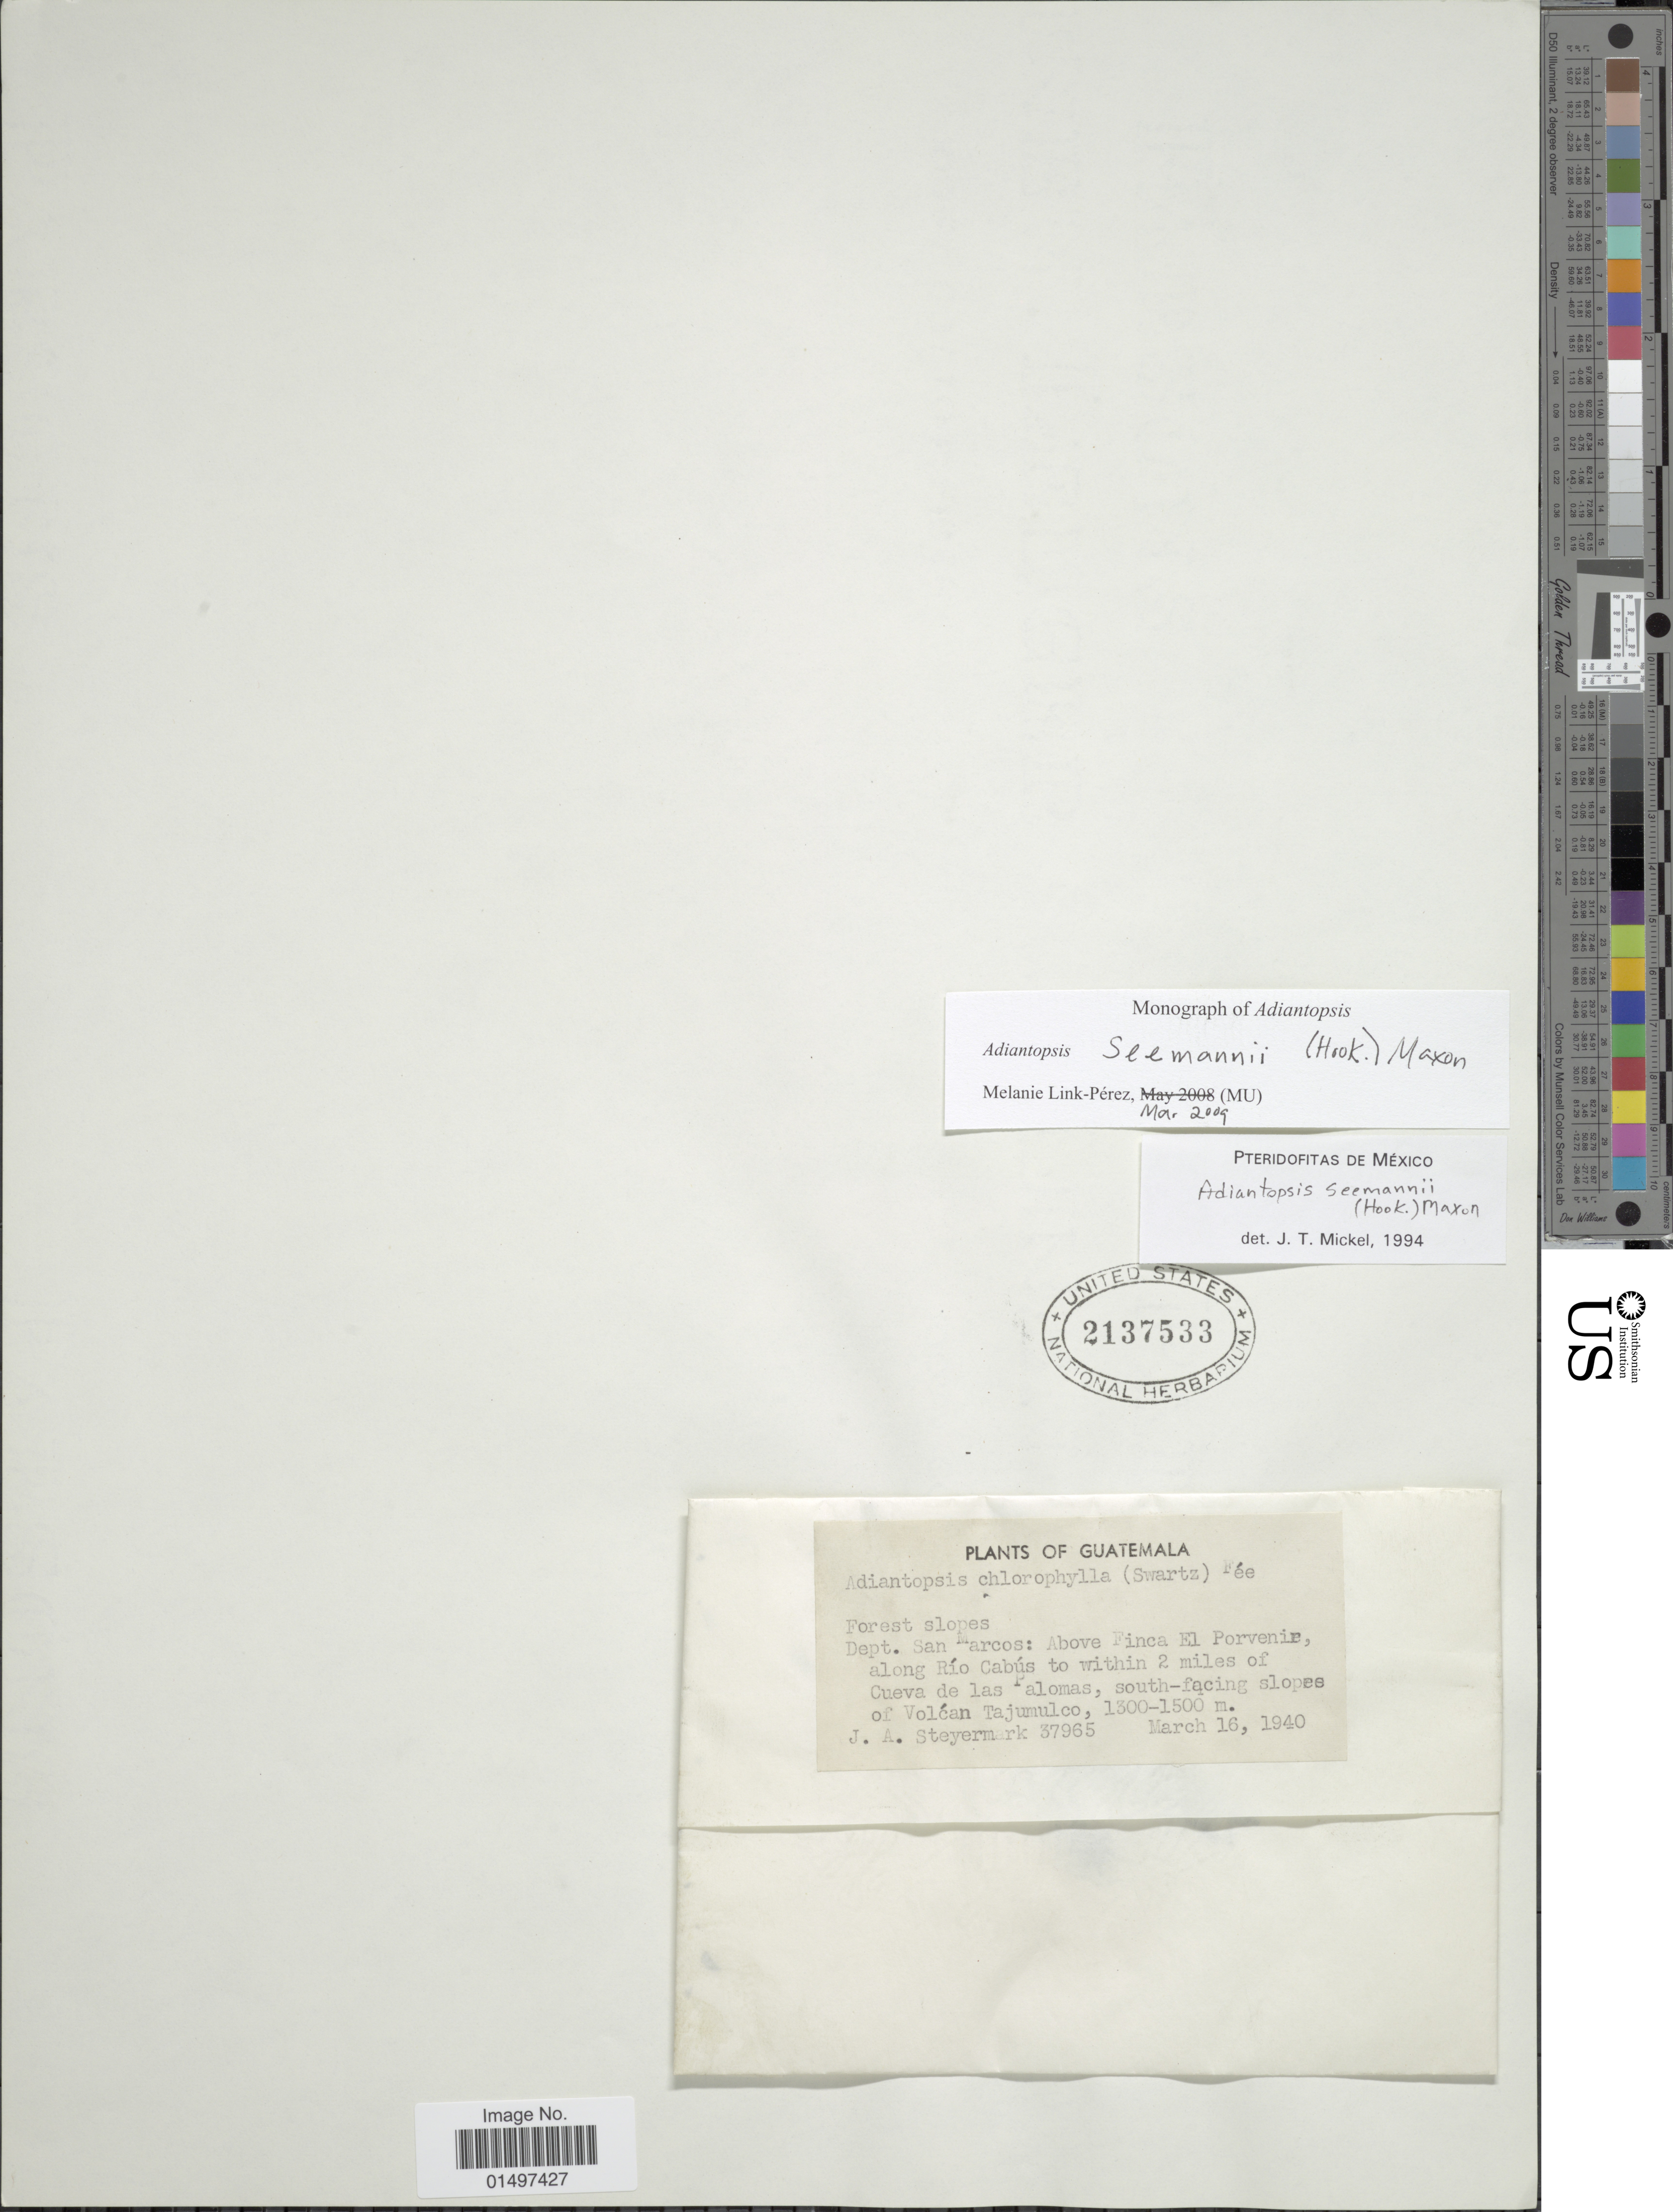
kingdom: Plantae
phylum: Tracheophyta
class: Polypodiopsida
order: Polypodiales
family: Pteridaceae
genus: Adiantopsis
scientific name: Adiantopsis seemannii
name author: (Hook.) Maxon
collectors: J. Steyermark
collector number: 37965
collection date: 1940-03-16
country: Guatemala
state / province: San Marcos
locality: Dept. San Marcos: Above Finca El Porvenir, along Rio Cabus to within 2 miles of Cueva de las Palomas, south-facing slopes of Volcan Tajumulco.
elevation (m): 1300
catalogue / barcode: US 2137533